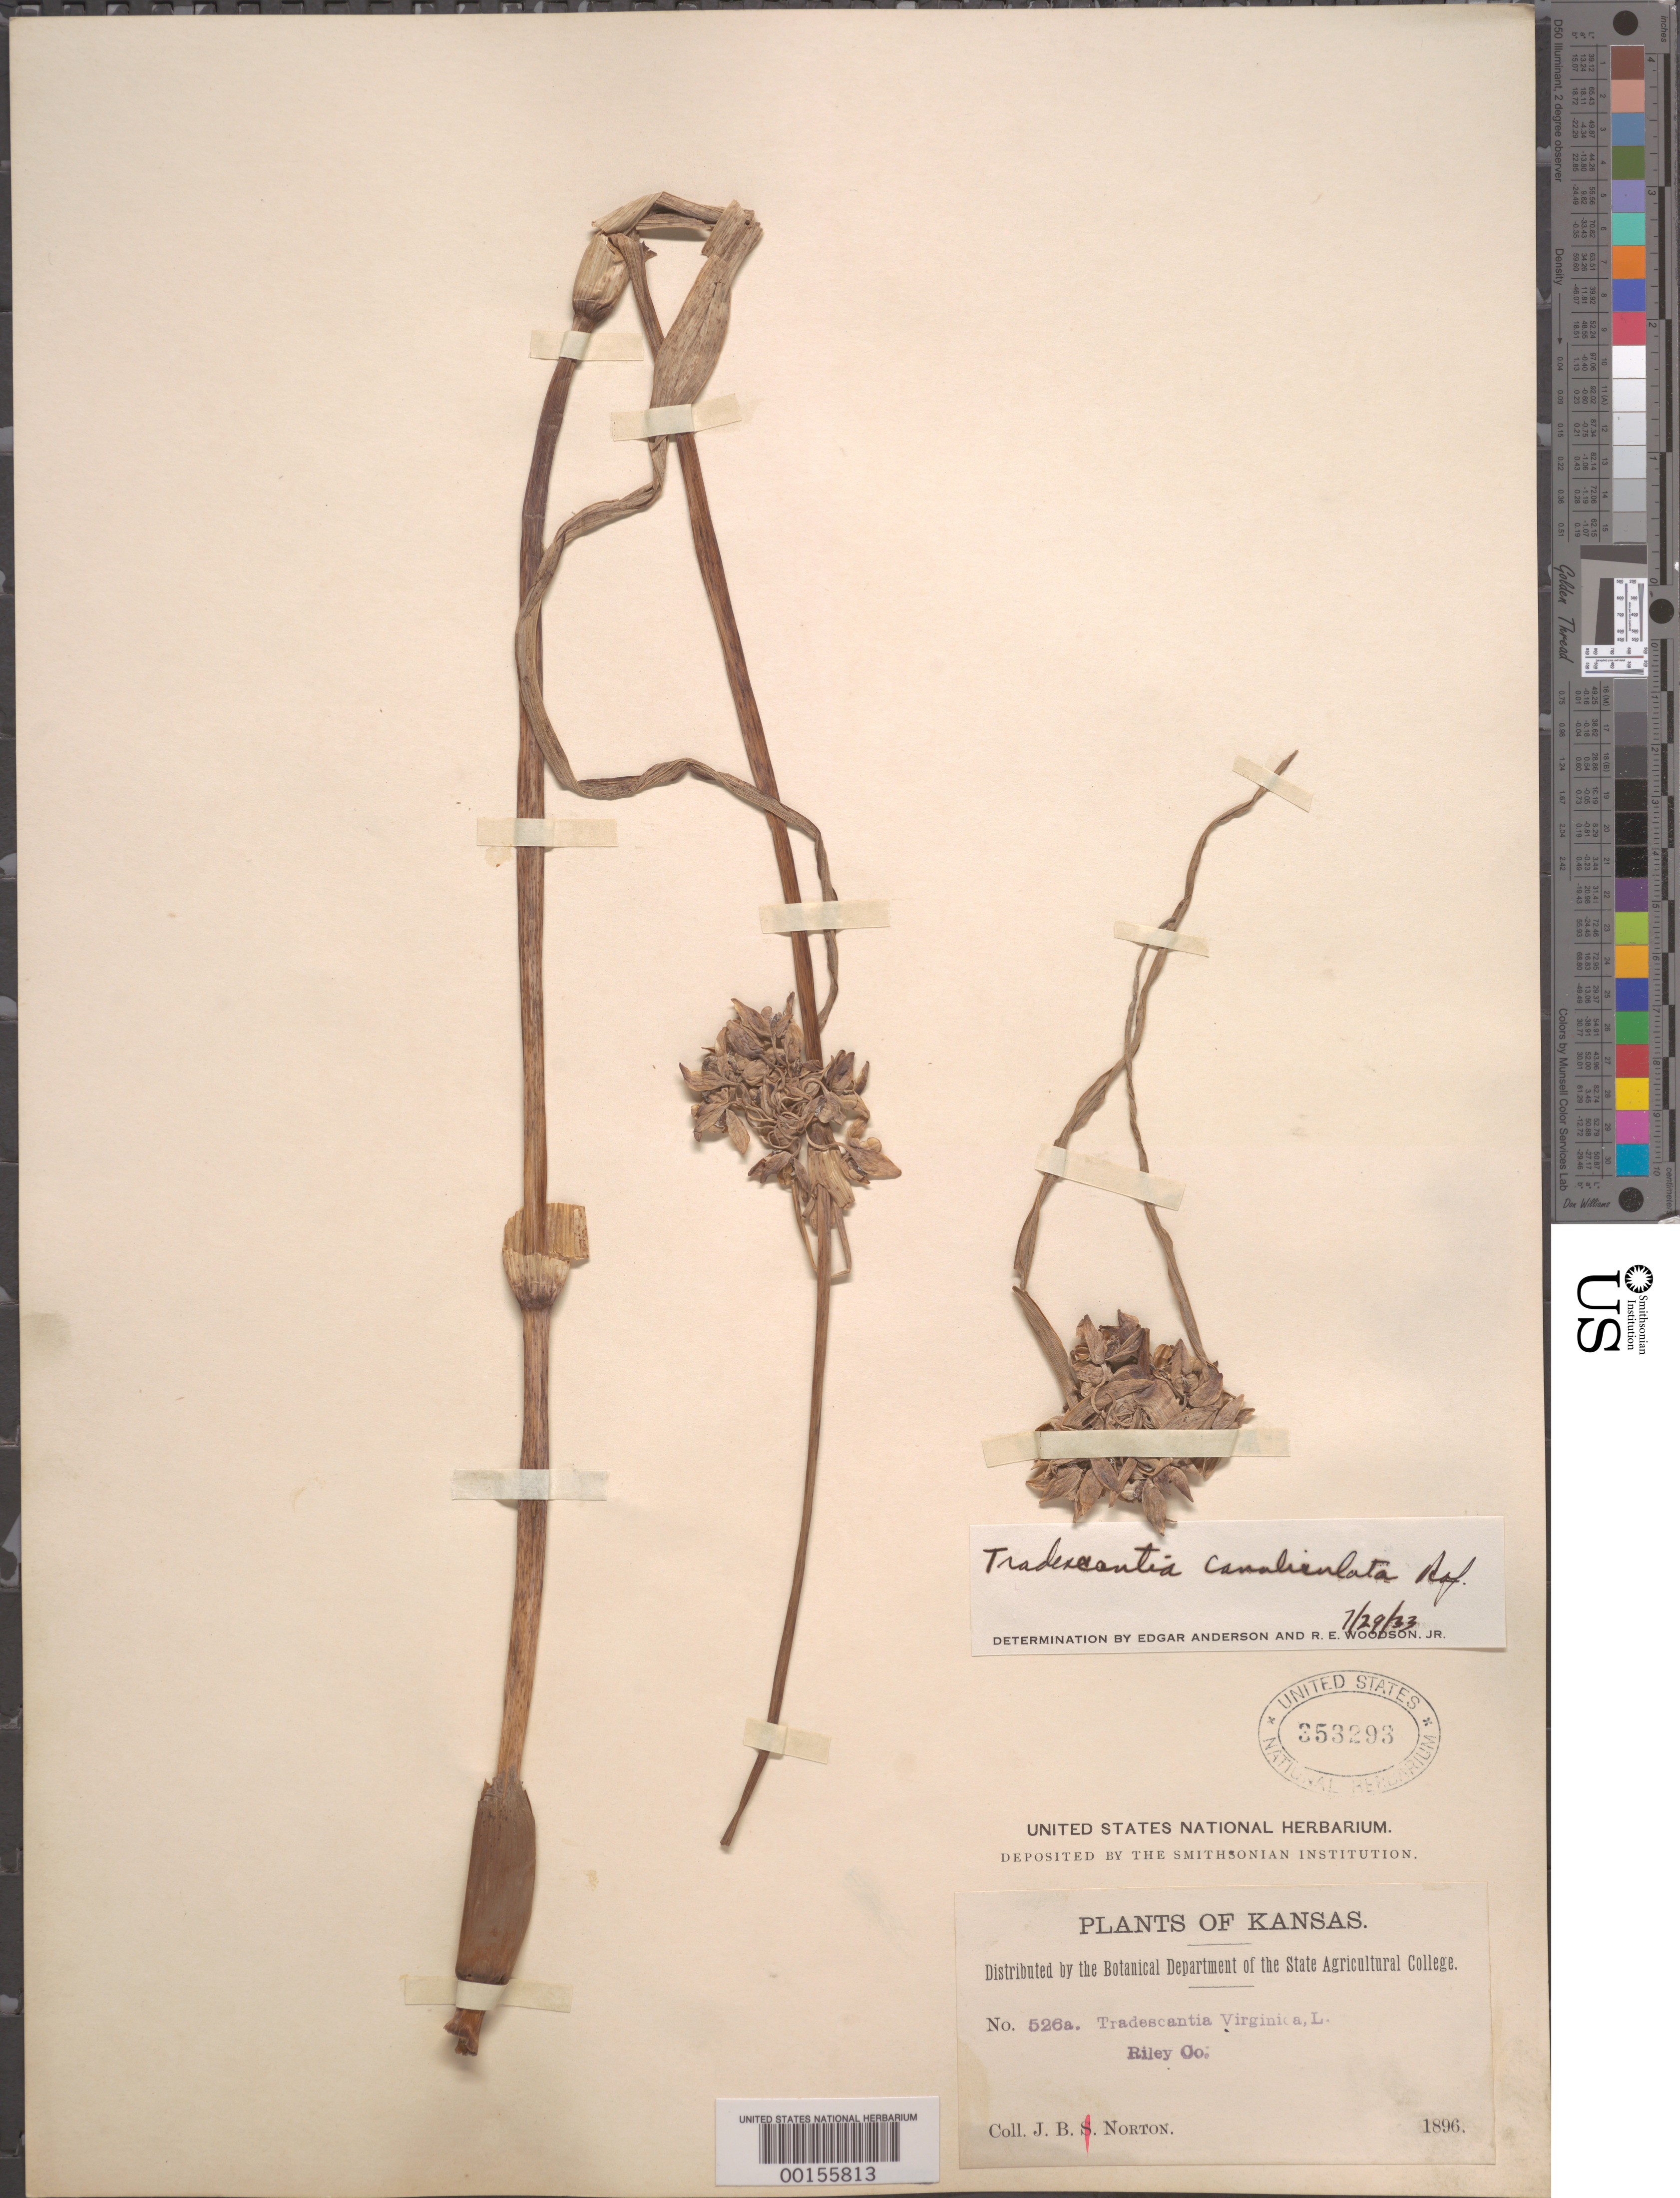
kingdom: Plantae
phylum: Tracheophyta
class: Liliopsida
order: Commelinales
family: Commelinaceae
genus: Tradescantia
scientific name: Tradescantia ohiensis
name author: Raf.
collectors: J. Norton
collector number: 526a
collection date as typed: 1896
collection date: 1896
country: United States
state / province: Kansas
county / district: Riley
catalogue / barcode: US 353293